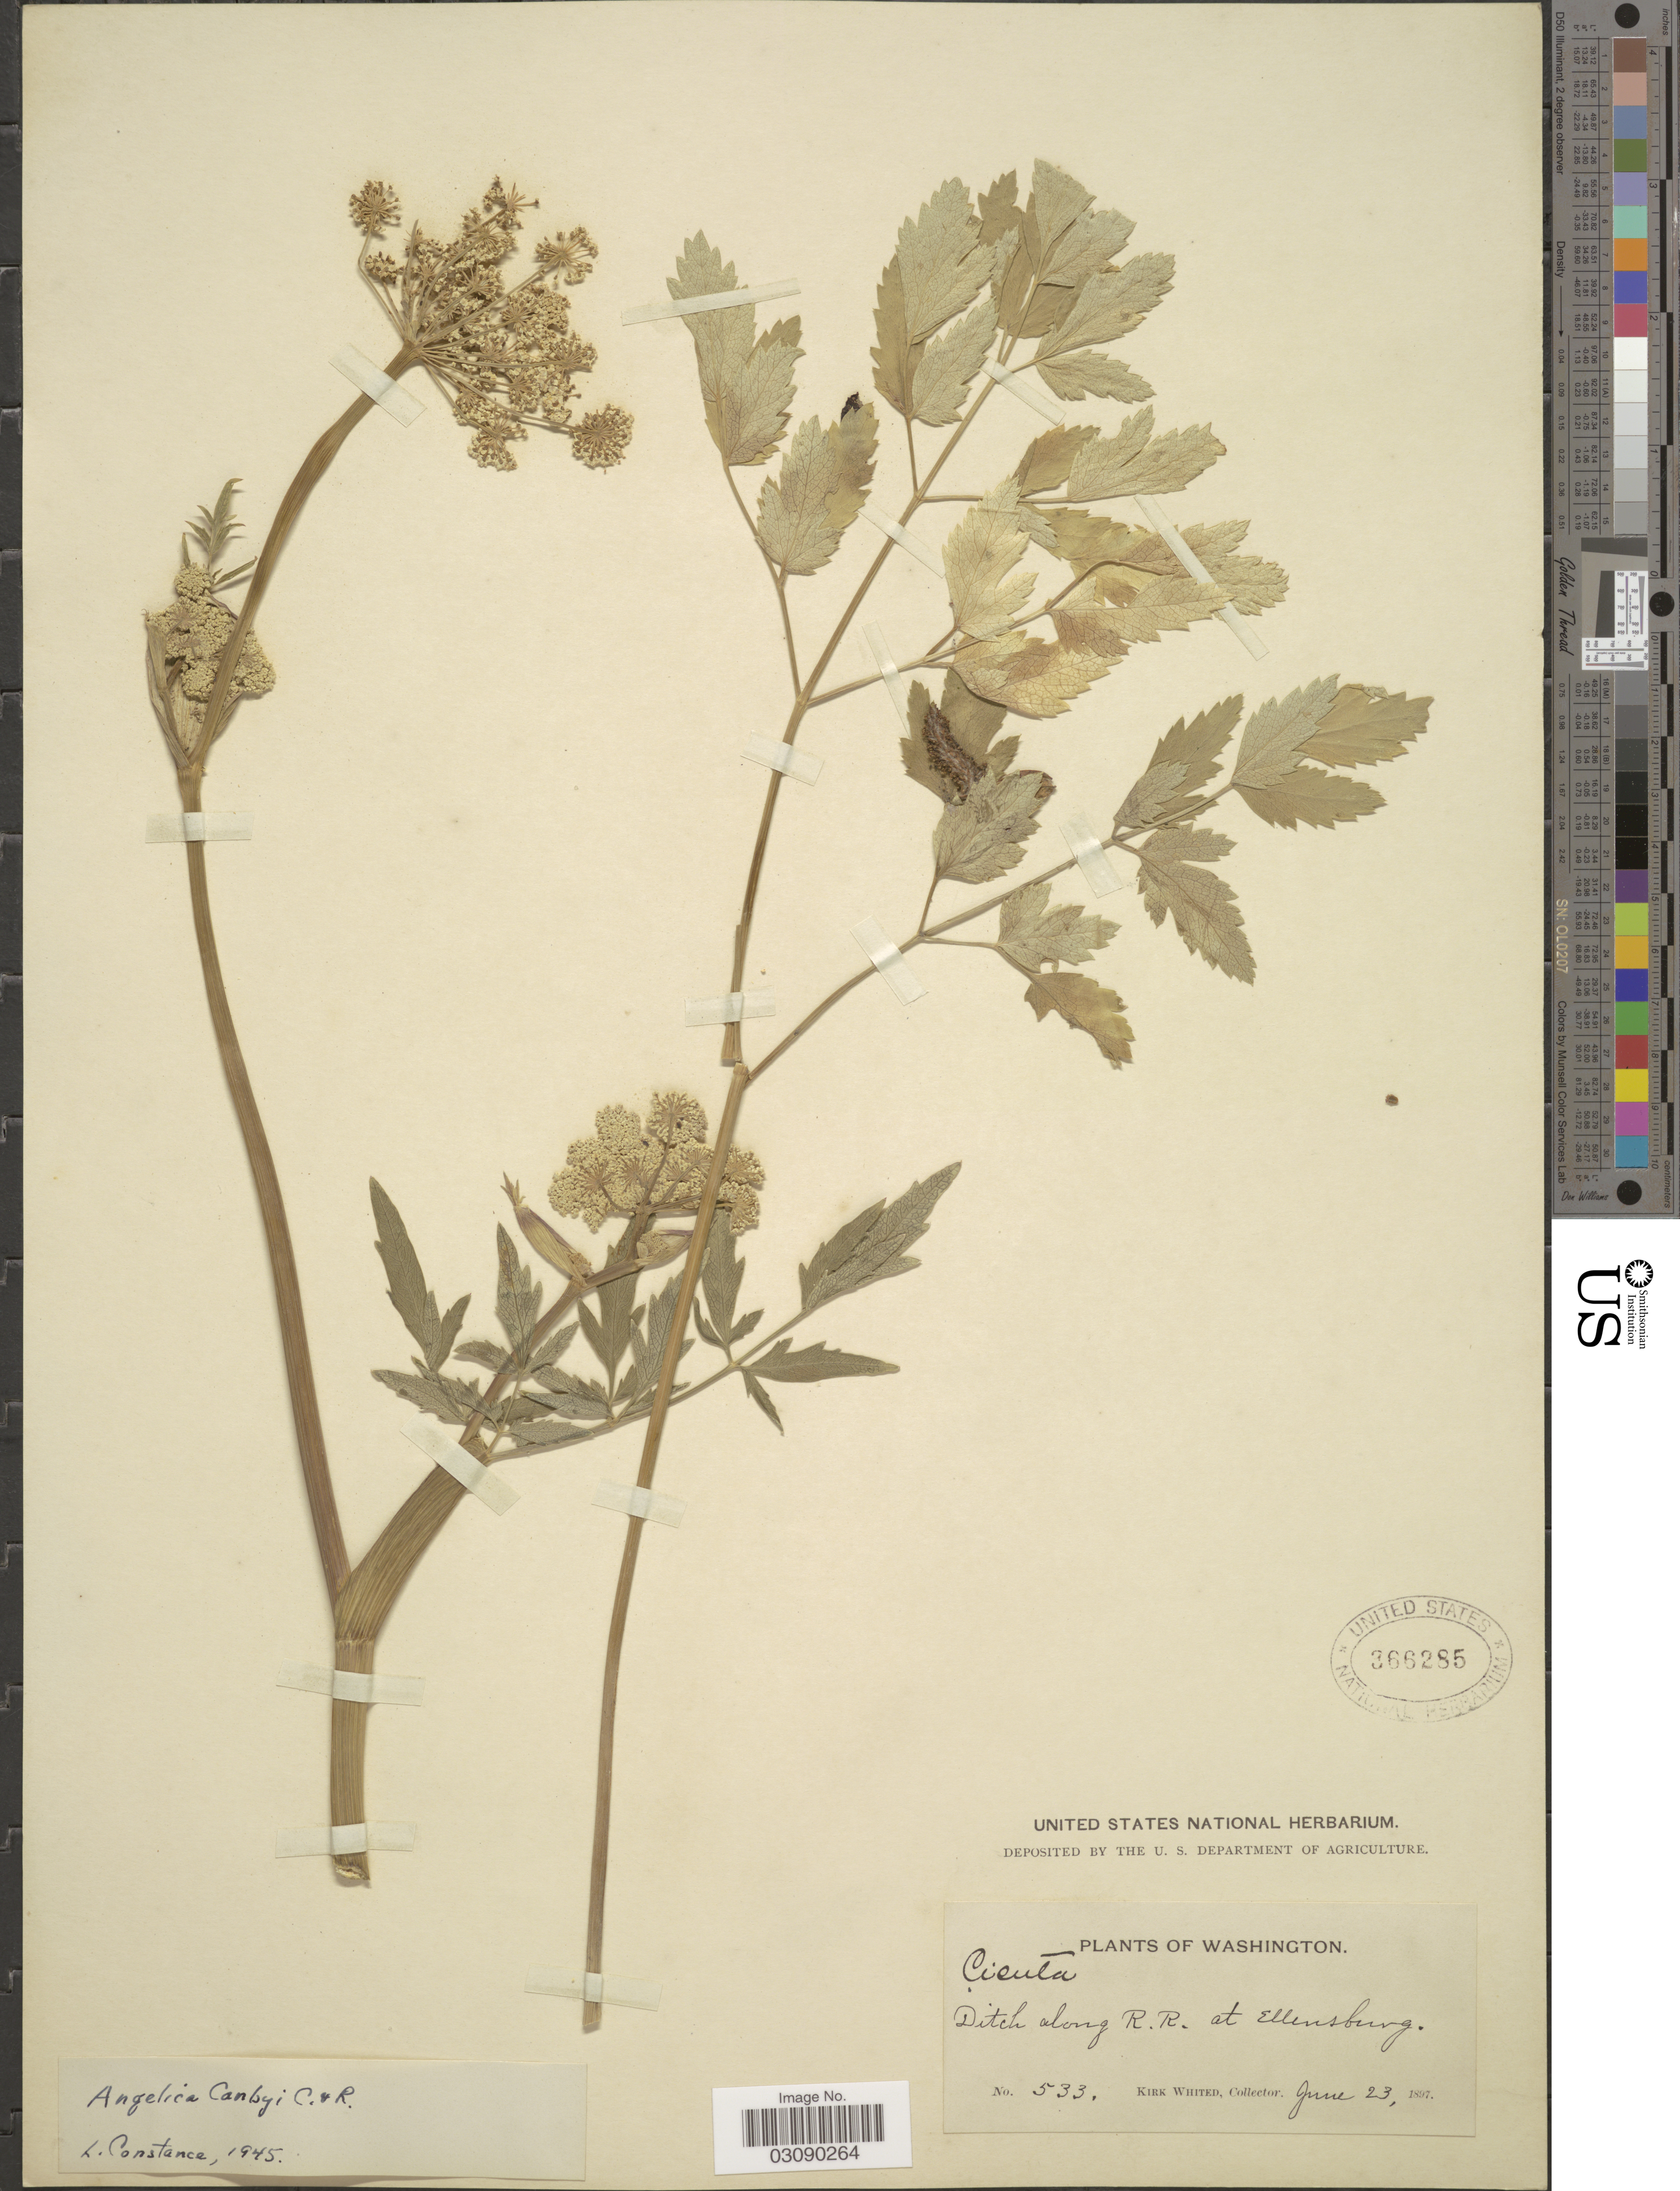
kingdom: Plantae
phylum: Tracheophyta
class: Magnoliopsida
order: Apiales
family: Apiaceae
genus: Angelica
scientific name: Angelica canbyi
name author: J.M. Coult. & Rose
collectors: K. Whited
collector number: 533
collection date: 1897-06-23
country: United States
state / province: Washington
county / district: Kittitas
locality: Ditch along R.R. at Ellensburg.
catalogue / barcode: US 366285